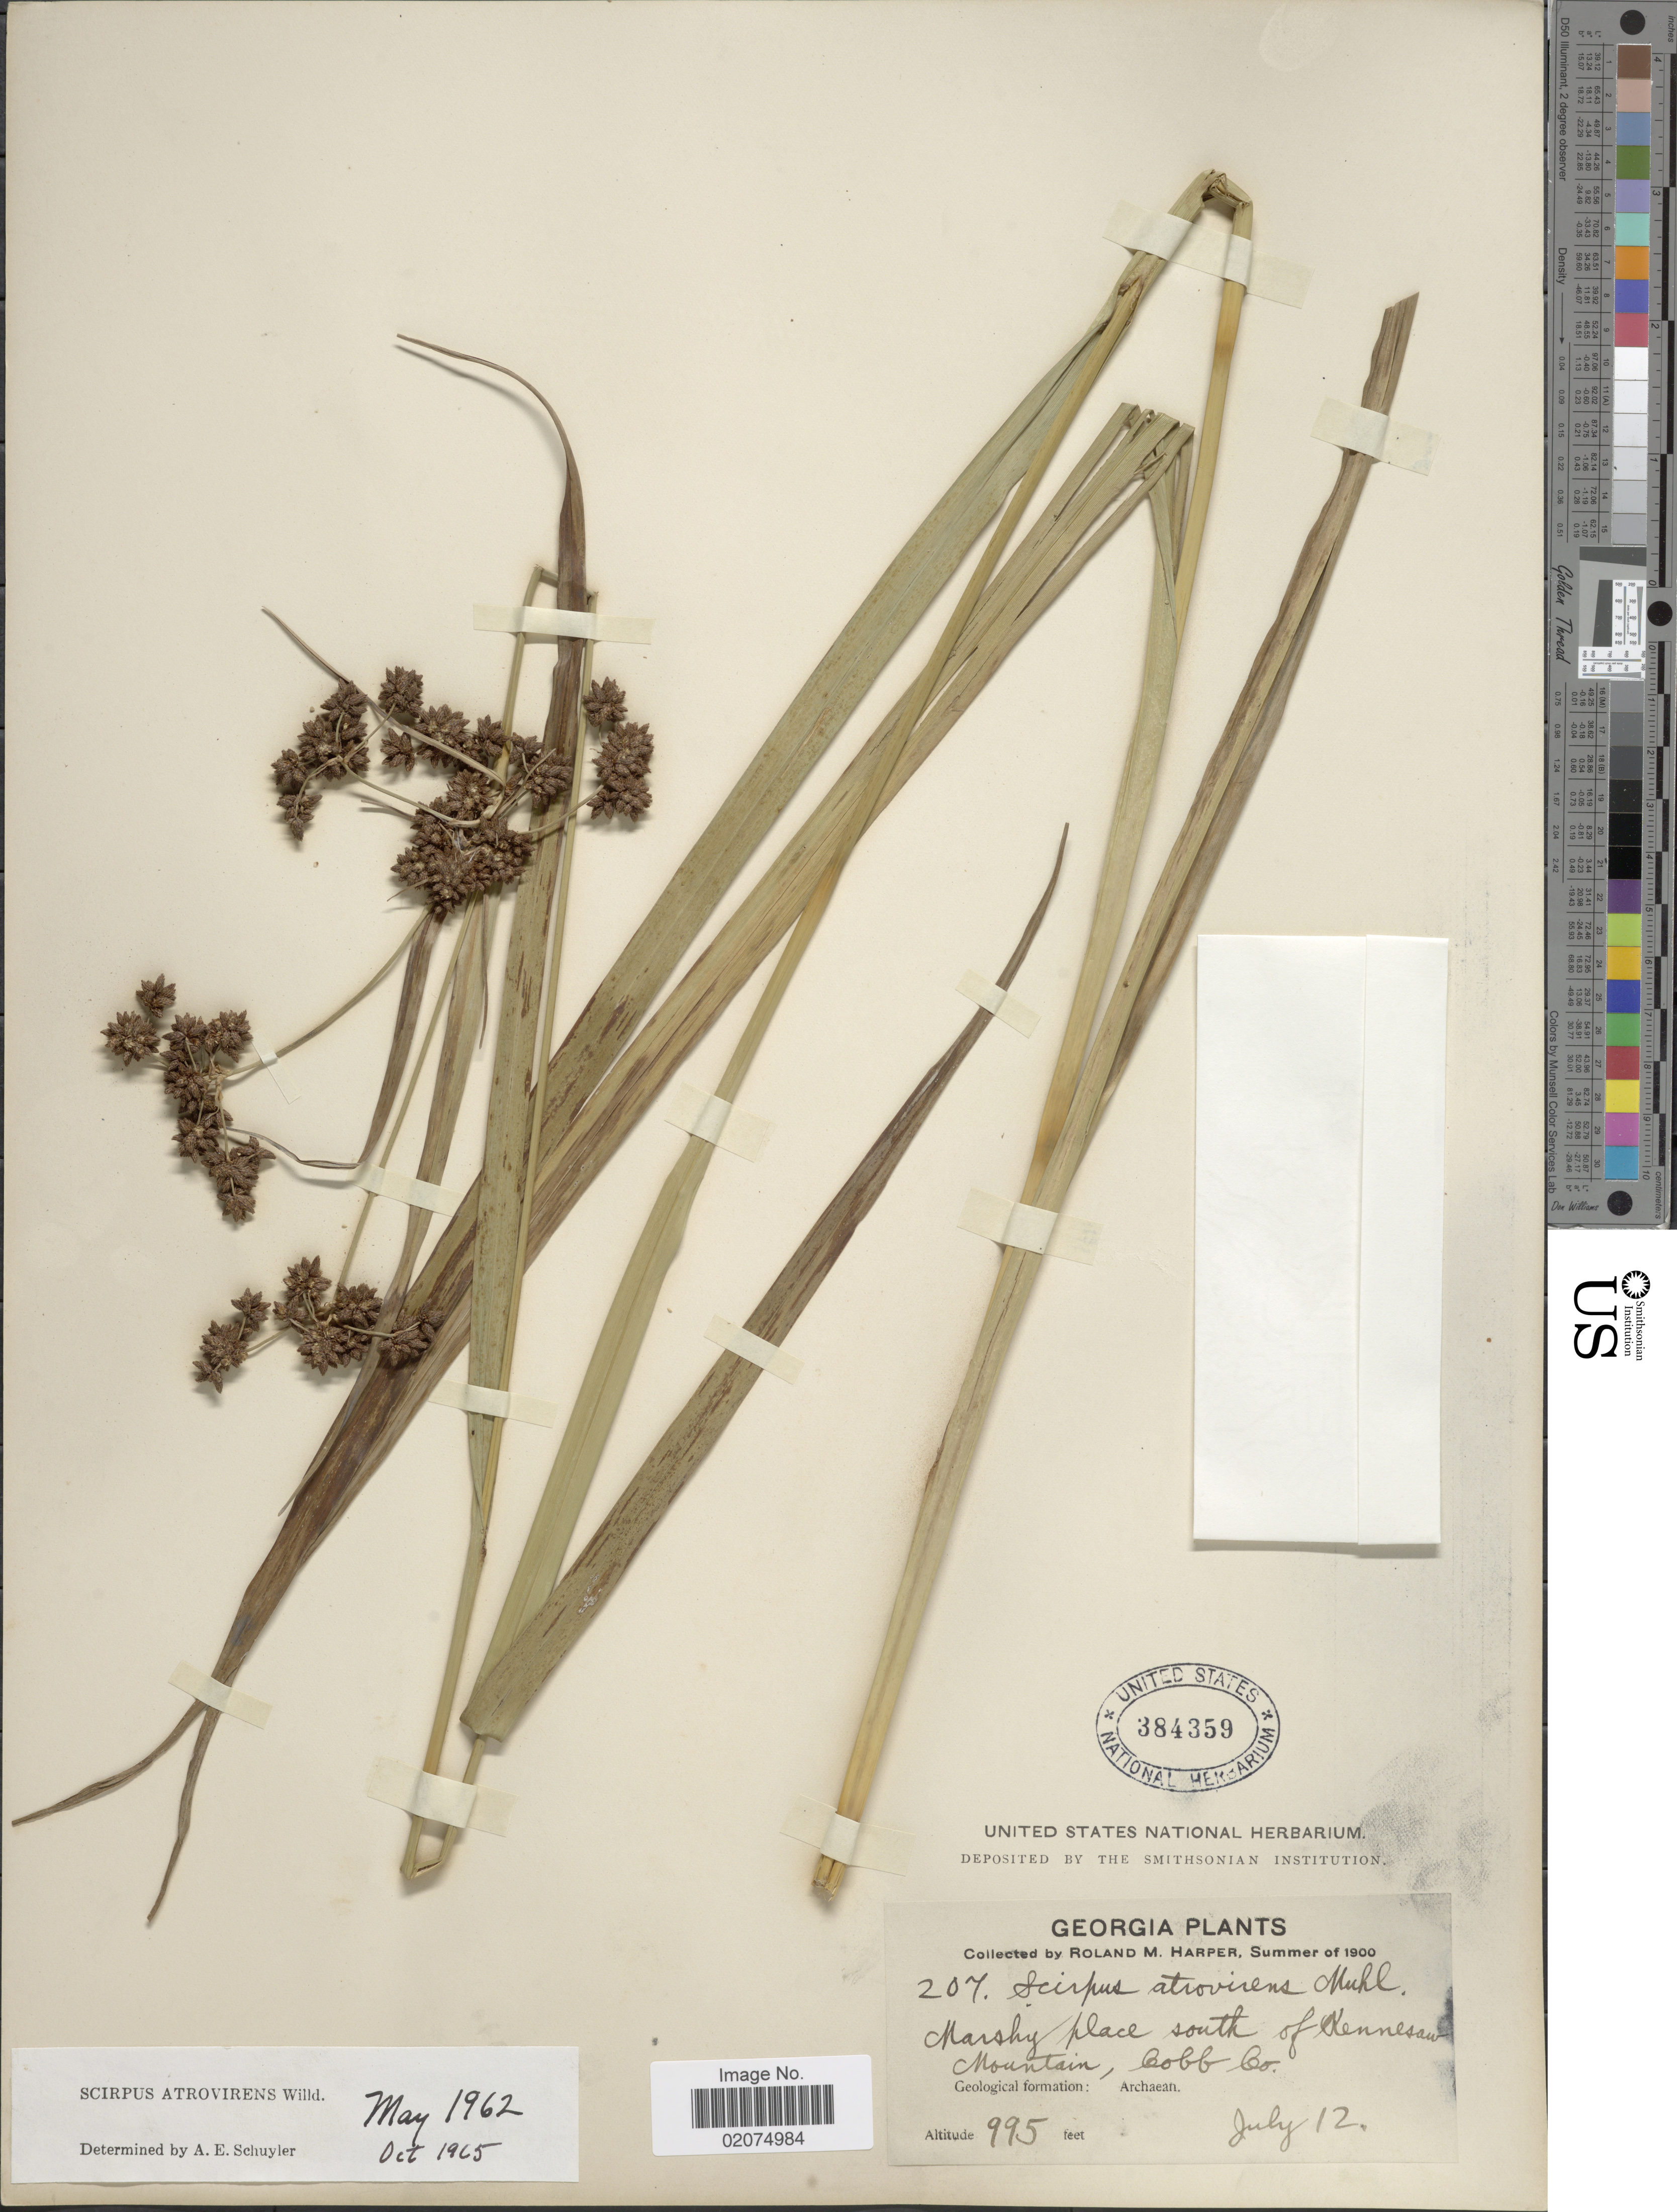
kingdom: Plantae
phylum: Tracheophyta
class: Liliopsida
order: Poales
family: Cyperaceae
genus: Scirpus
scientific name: Scirpus atrovirens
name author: Willd.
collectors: R. M. Harper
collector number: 207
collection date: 1900-07-12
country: United States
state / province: Georgia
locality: South of Kennesaw Mountain, Cobb Co.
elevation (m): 303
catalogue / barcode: US 384359